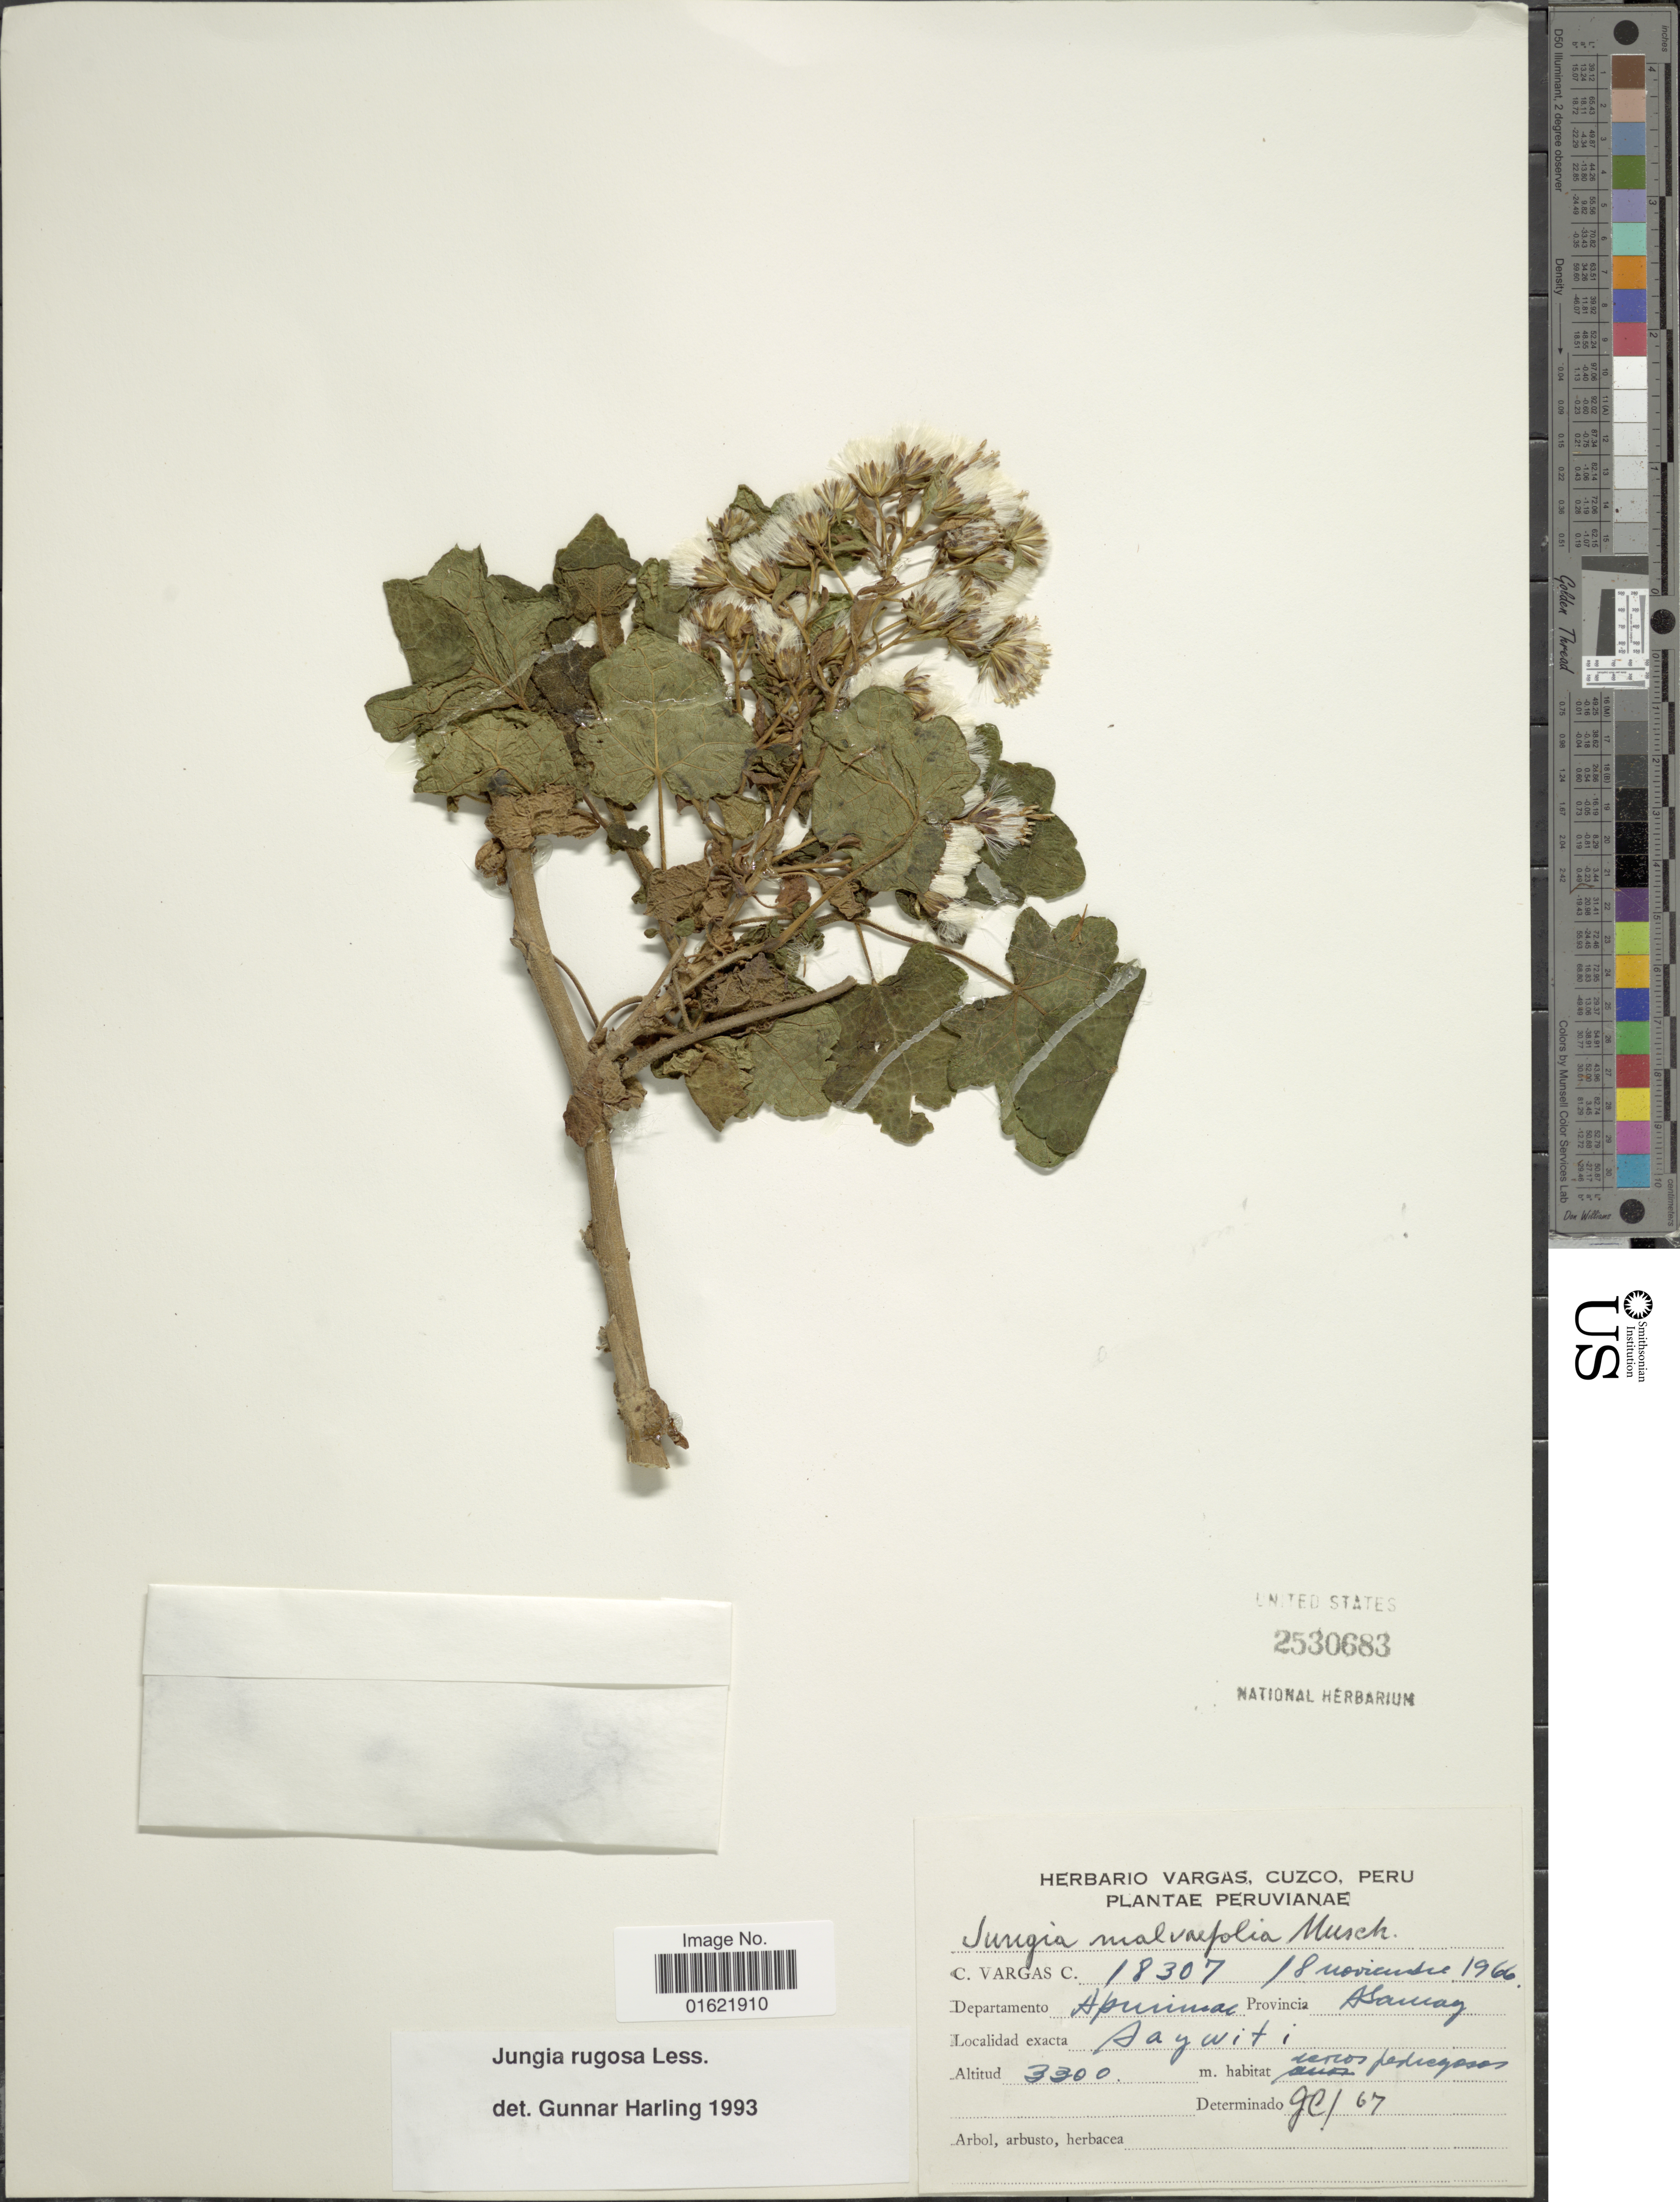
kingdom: Plantae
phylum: Tracheophyta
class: Magnoliopsida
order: Asterales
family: Asteraceae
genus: Jungia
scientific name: Jungia rugosa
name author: Less.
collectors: C. Vargas Calderón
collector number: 18307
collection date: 1966-11-18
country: Peru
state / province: Apurímac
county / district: Abancay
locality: Sayhuite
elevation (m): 3300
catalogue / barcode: US 2530683